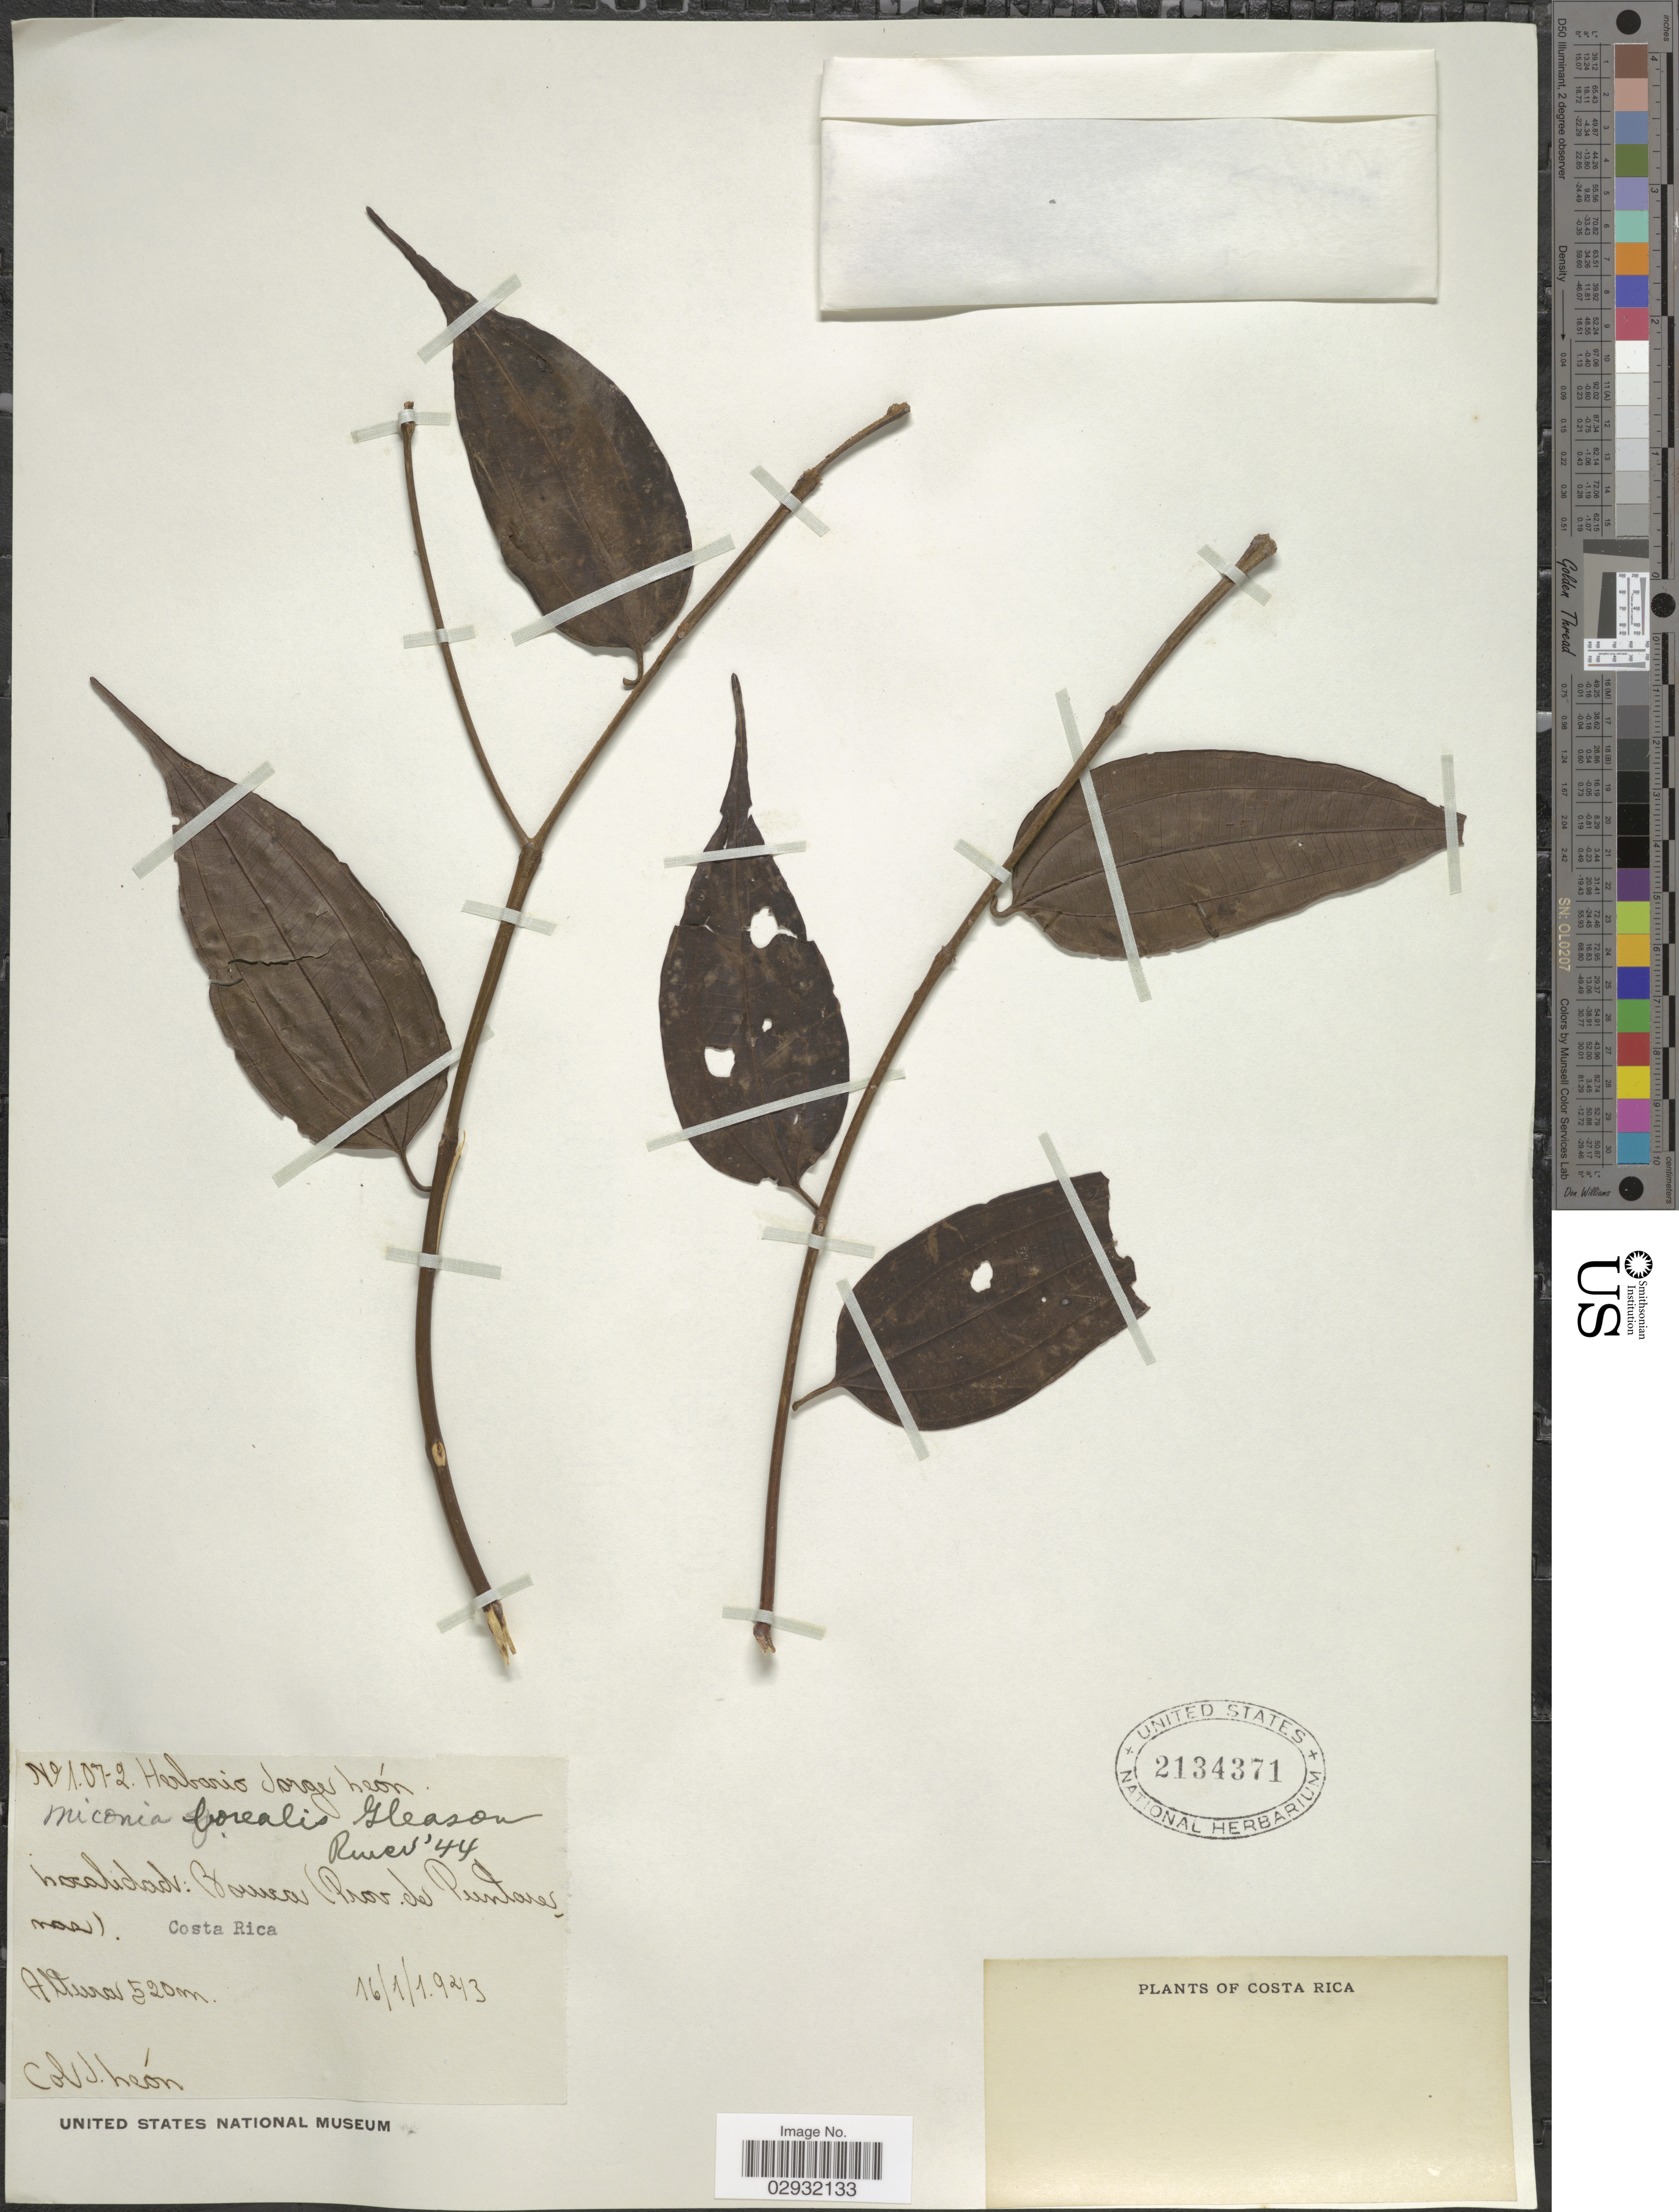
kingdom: Plantae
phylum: Tracheophyta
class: Magnoliopsida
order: Myrtales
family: Melastomataceae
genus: Miconia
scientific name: Miconia borealis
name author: Gleason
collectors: J. León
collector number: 1072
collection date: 1943-01-16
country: Costa Rica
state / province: Puntarenas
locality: Boruca (Prov. de Puntarenas)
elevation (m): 520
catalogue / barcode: US 2134371